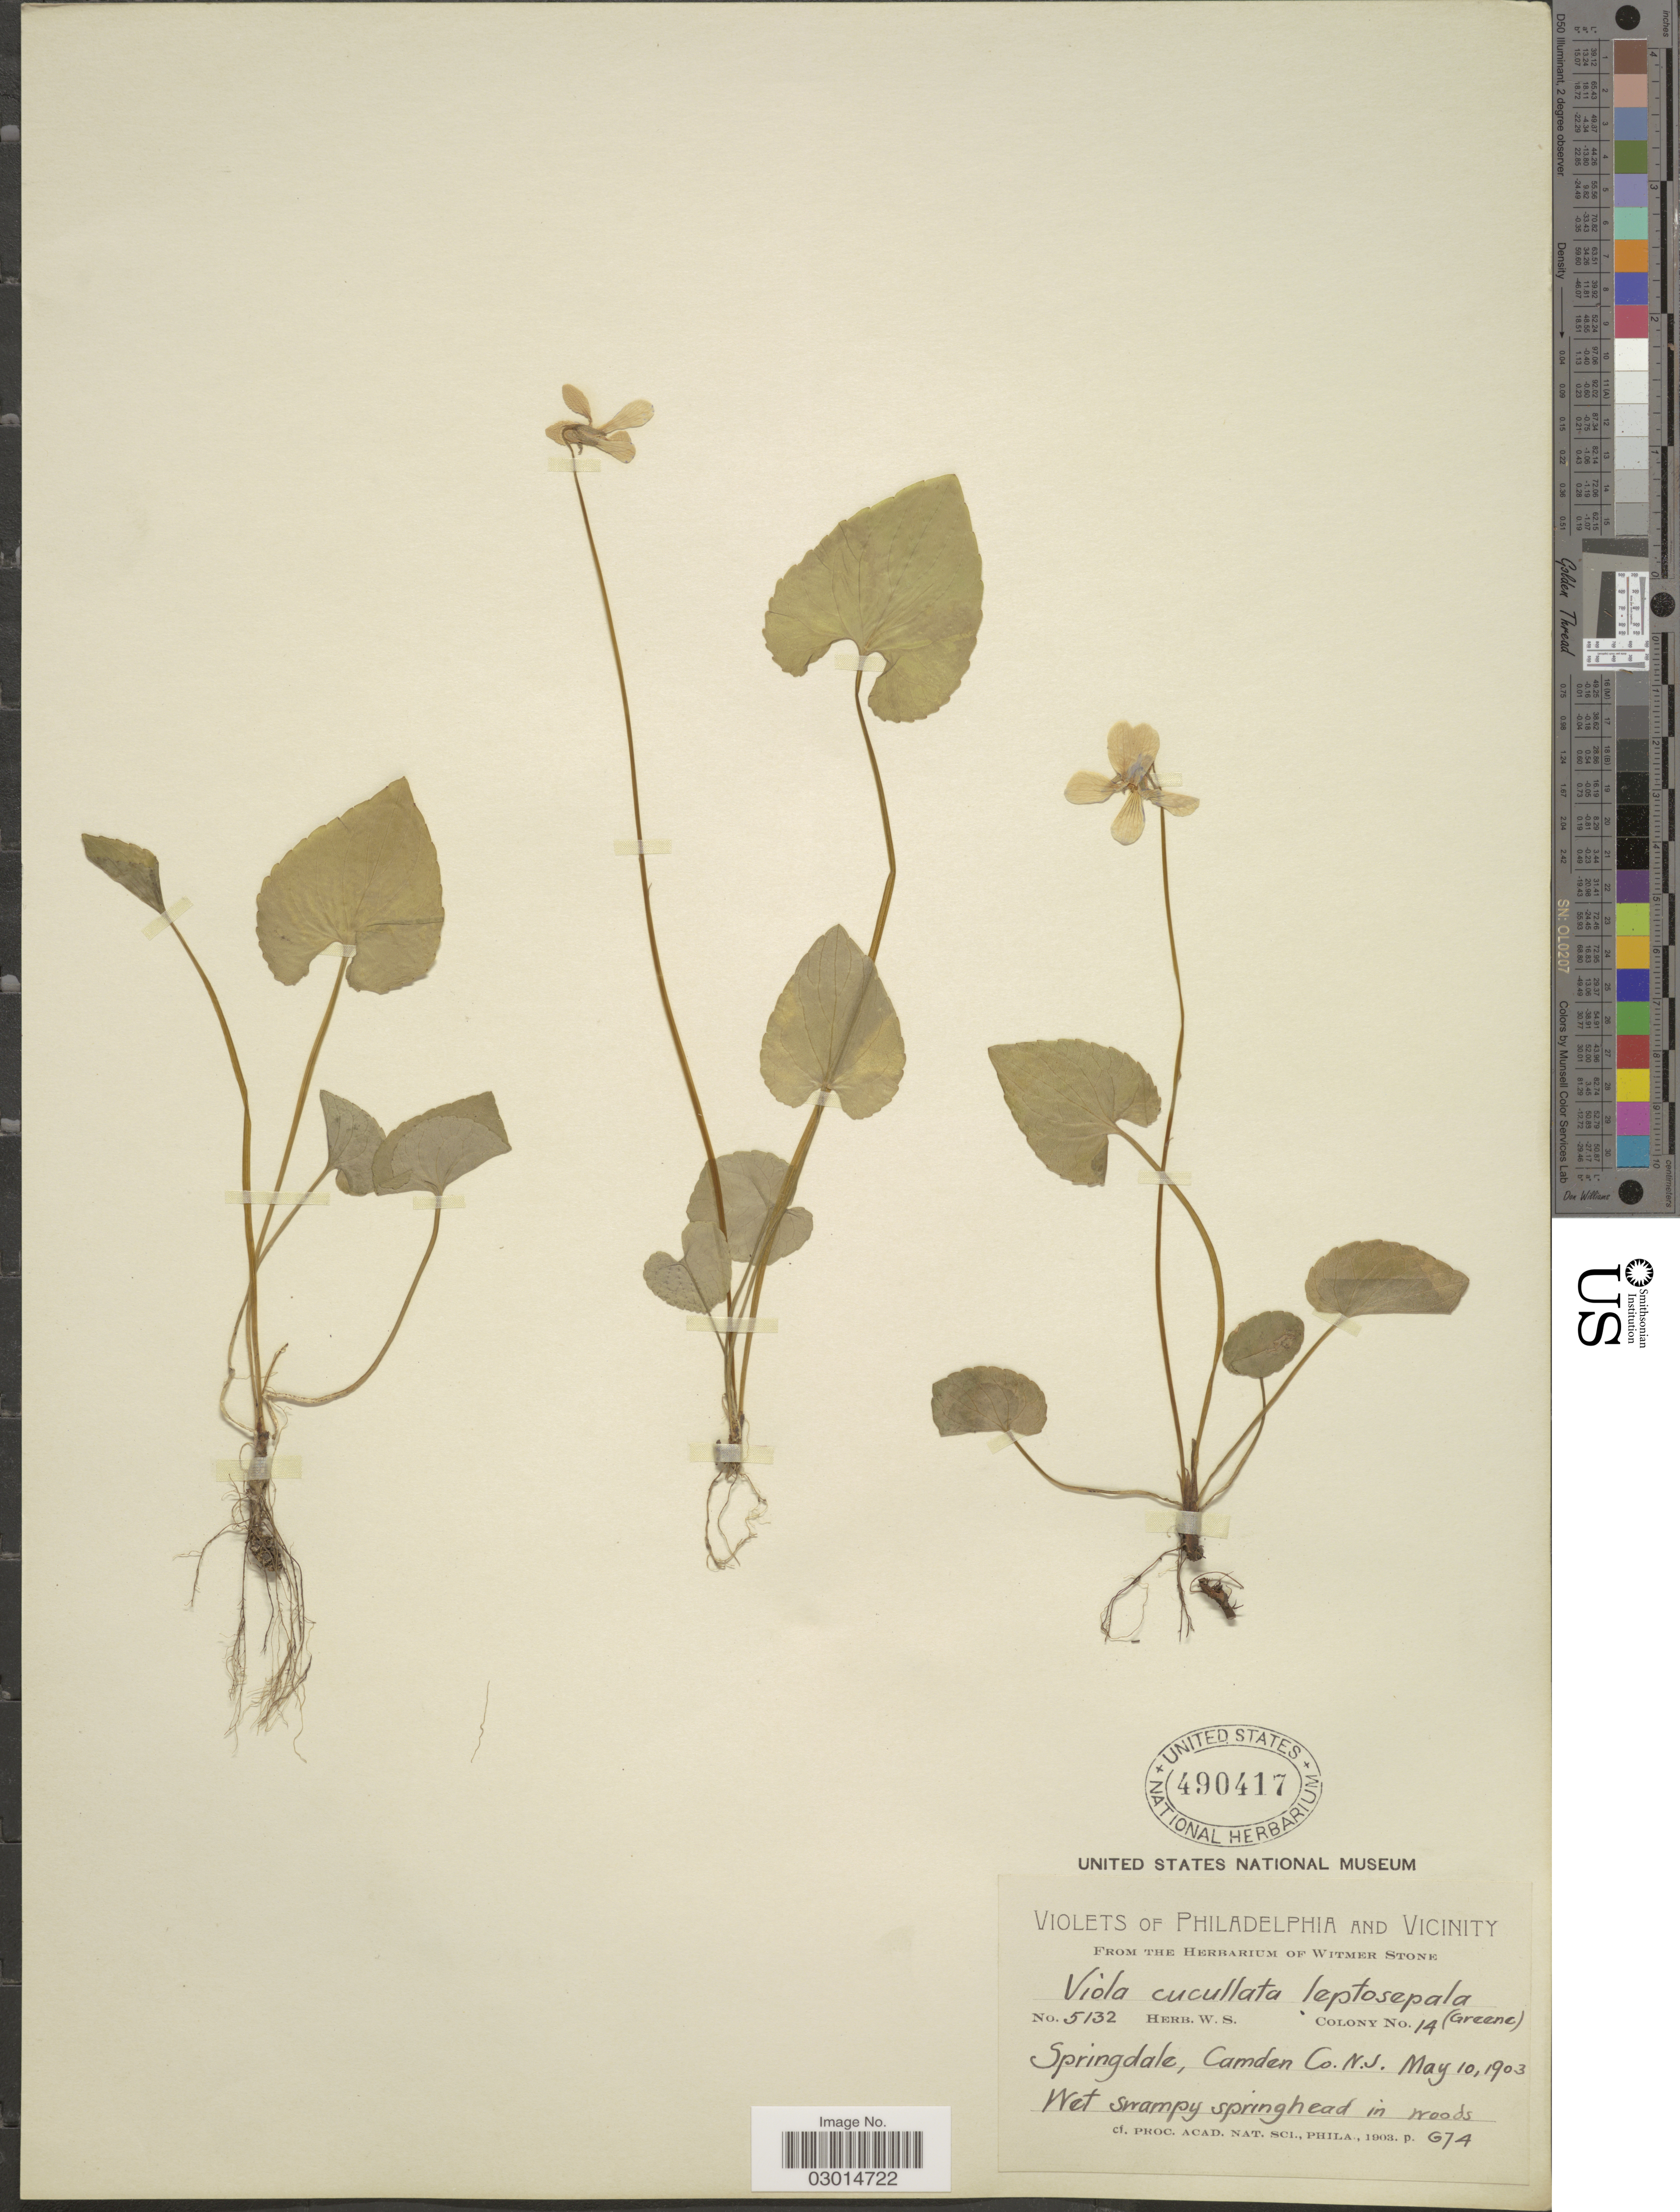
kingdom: Plantae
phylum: Tracheophyta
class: Magnoliopsida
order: Malpighiales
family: Violaceae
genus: Viola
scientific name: Viola cucullata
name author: Aiton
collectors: Ex herb Witmer Stone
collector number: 5132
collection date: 1903-05-10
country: United States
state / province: New Jersey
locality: Springdale, Camden Co.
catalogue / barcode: US 490417